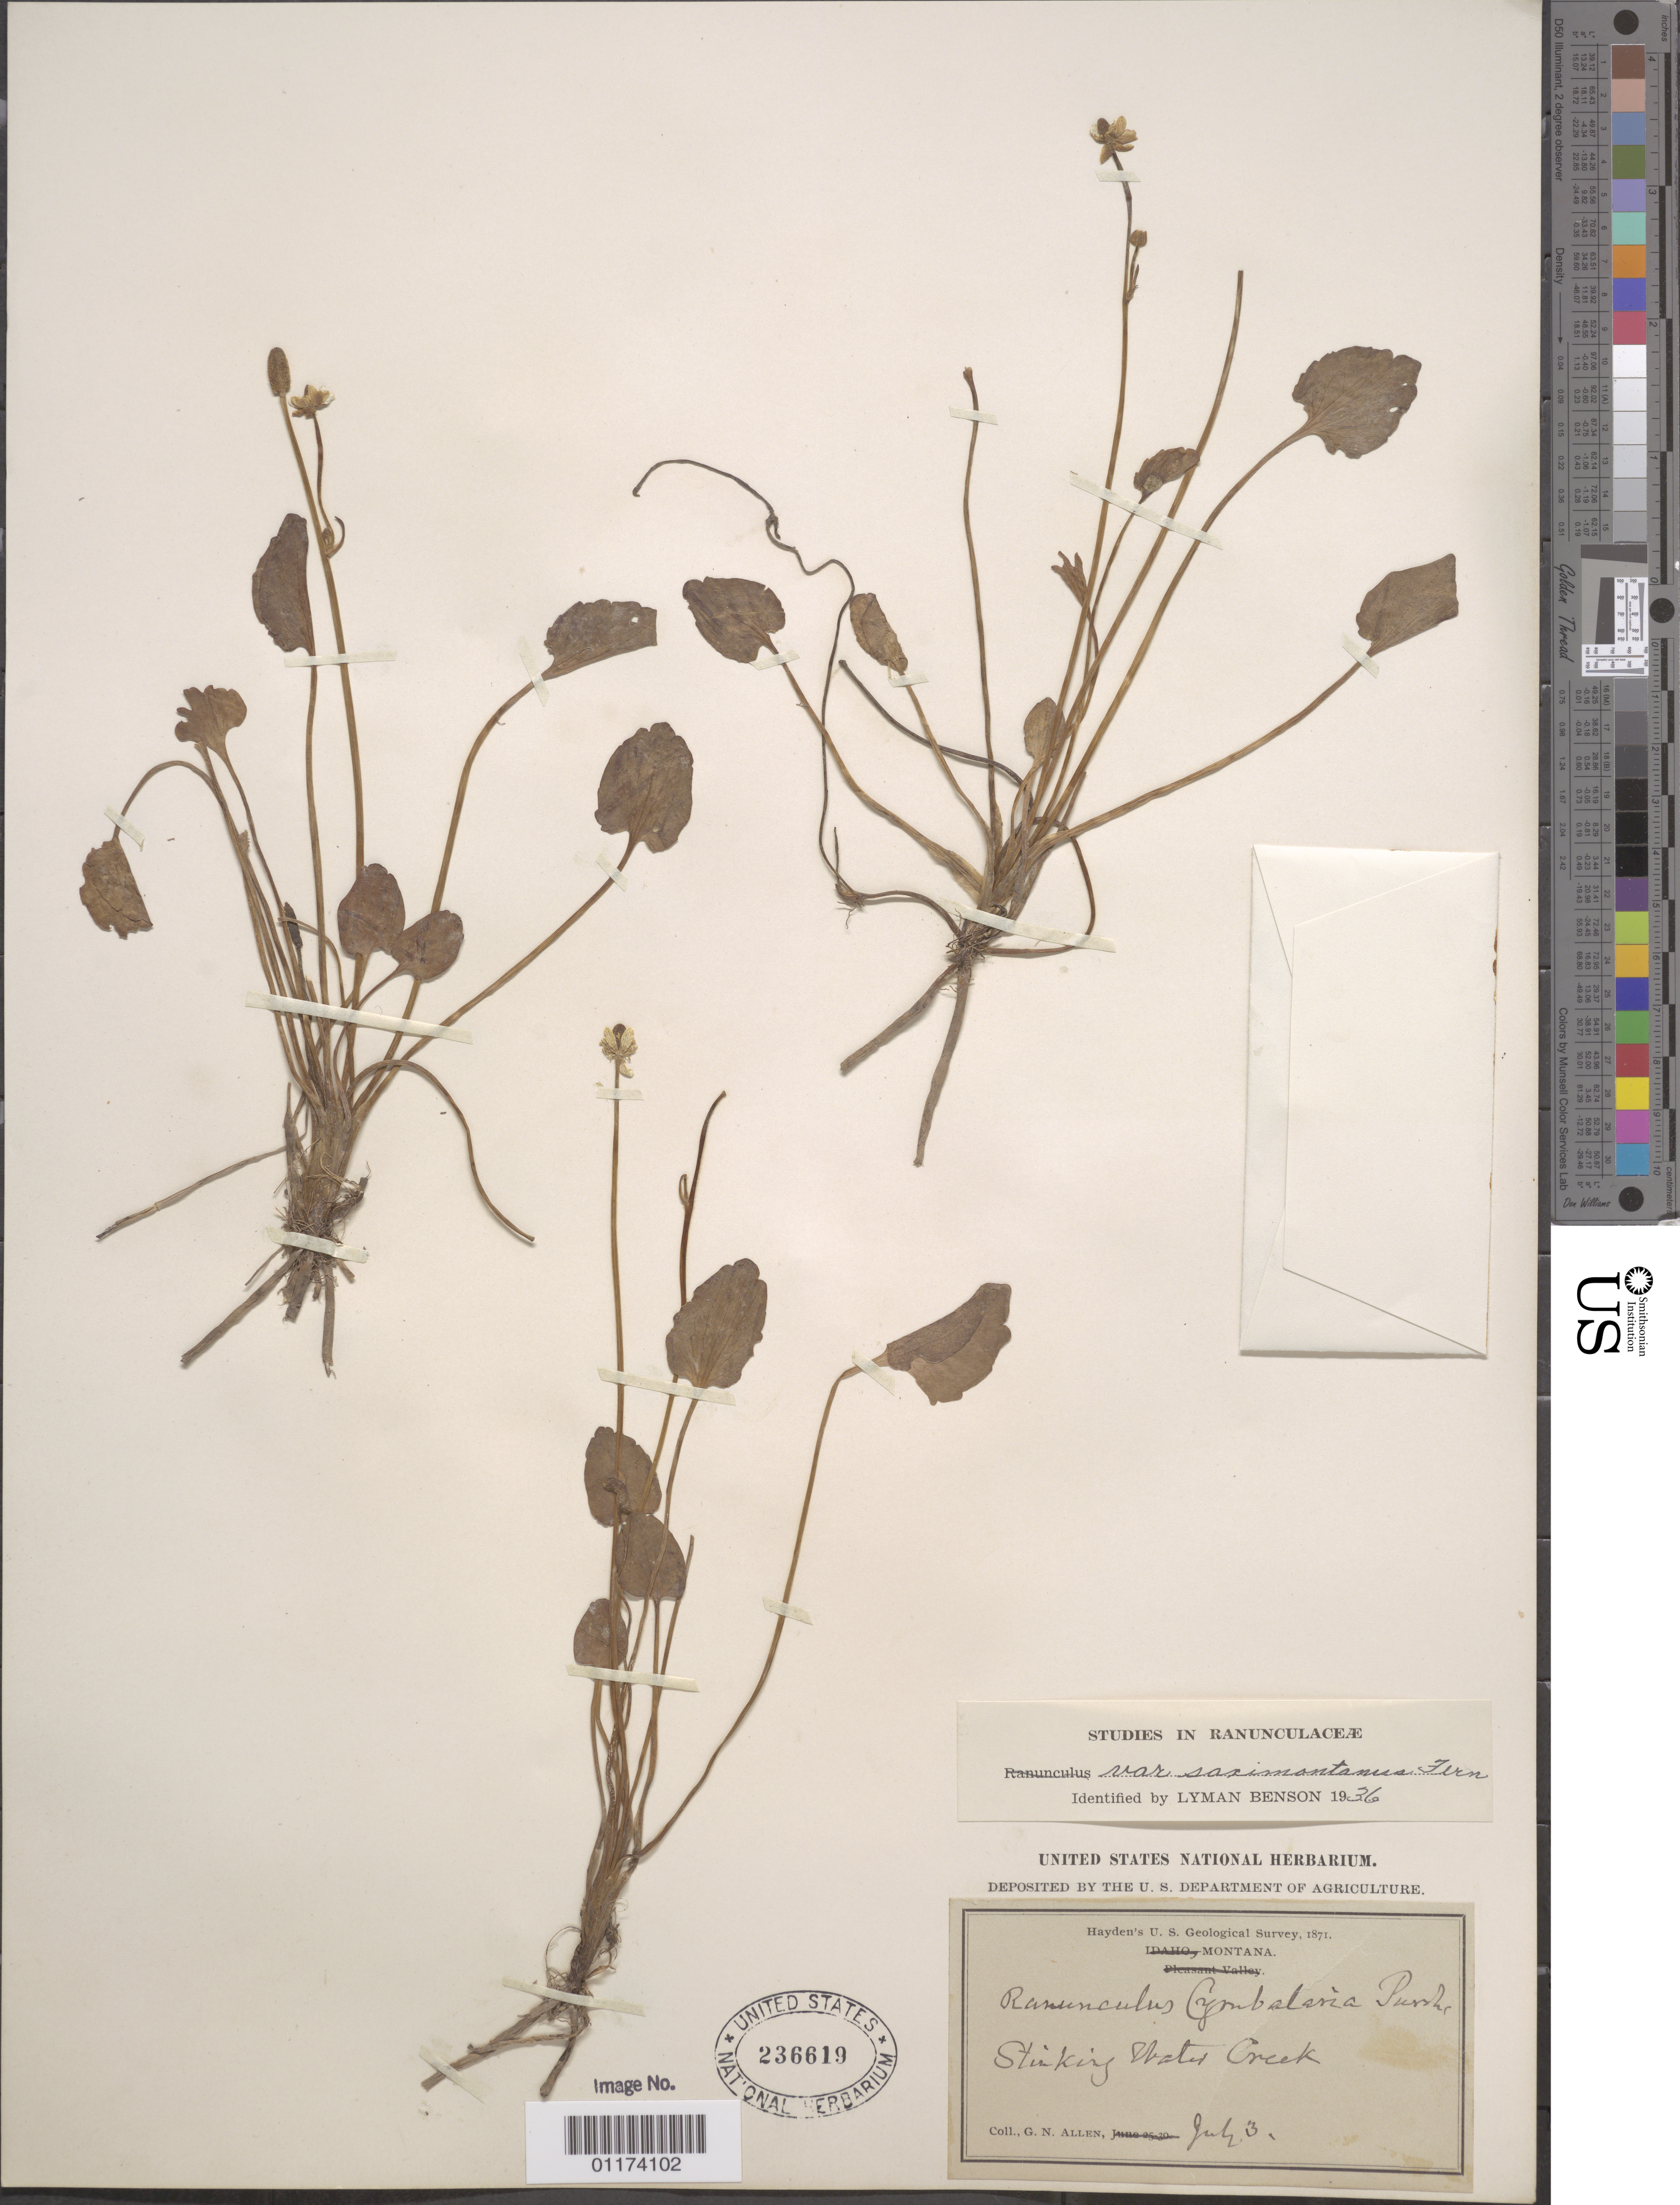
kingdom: Plantae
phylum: Tracheophyta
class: Magnoliopsida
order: Ranunculales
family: Ranunculaceae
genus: Halerpestes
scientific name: Halerpestes cymbalaria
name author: (Pursh) Greene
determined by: Strong, M. T., (US), Smithsonian Institution - National Museum of Natural History (UNITED STATES)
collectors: G. N. Allen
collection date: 1871-07-03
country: United States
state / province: Montana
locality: Stinking Water Creek.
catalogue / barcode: US 236619